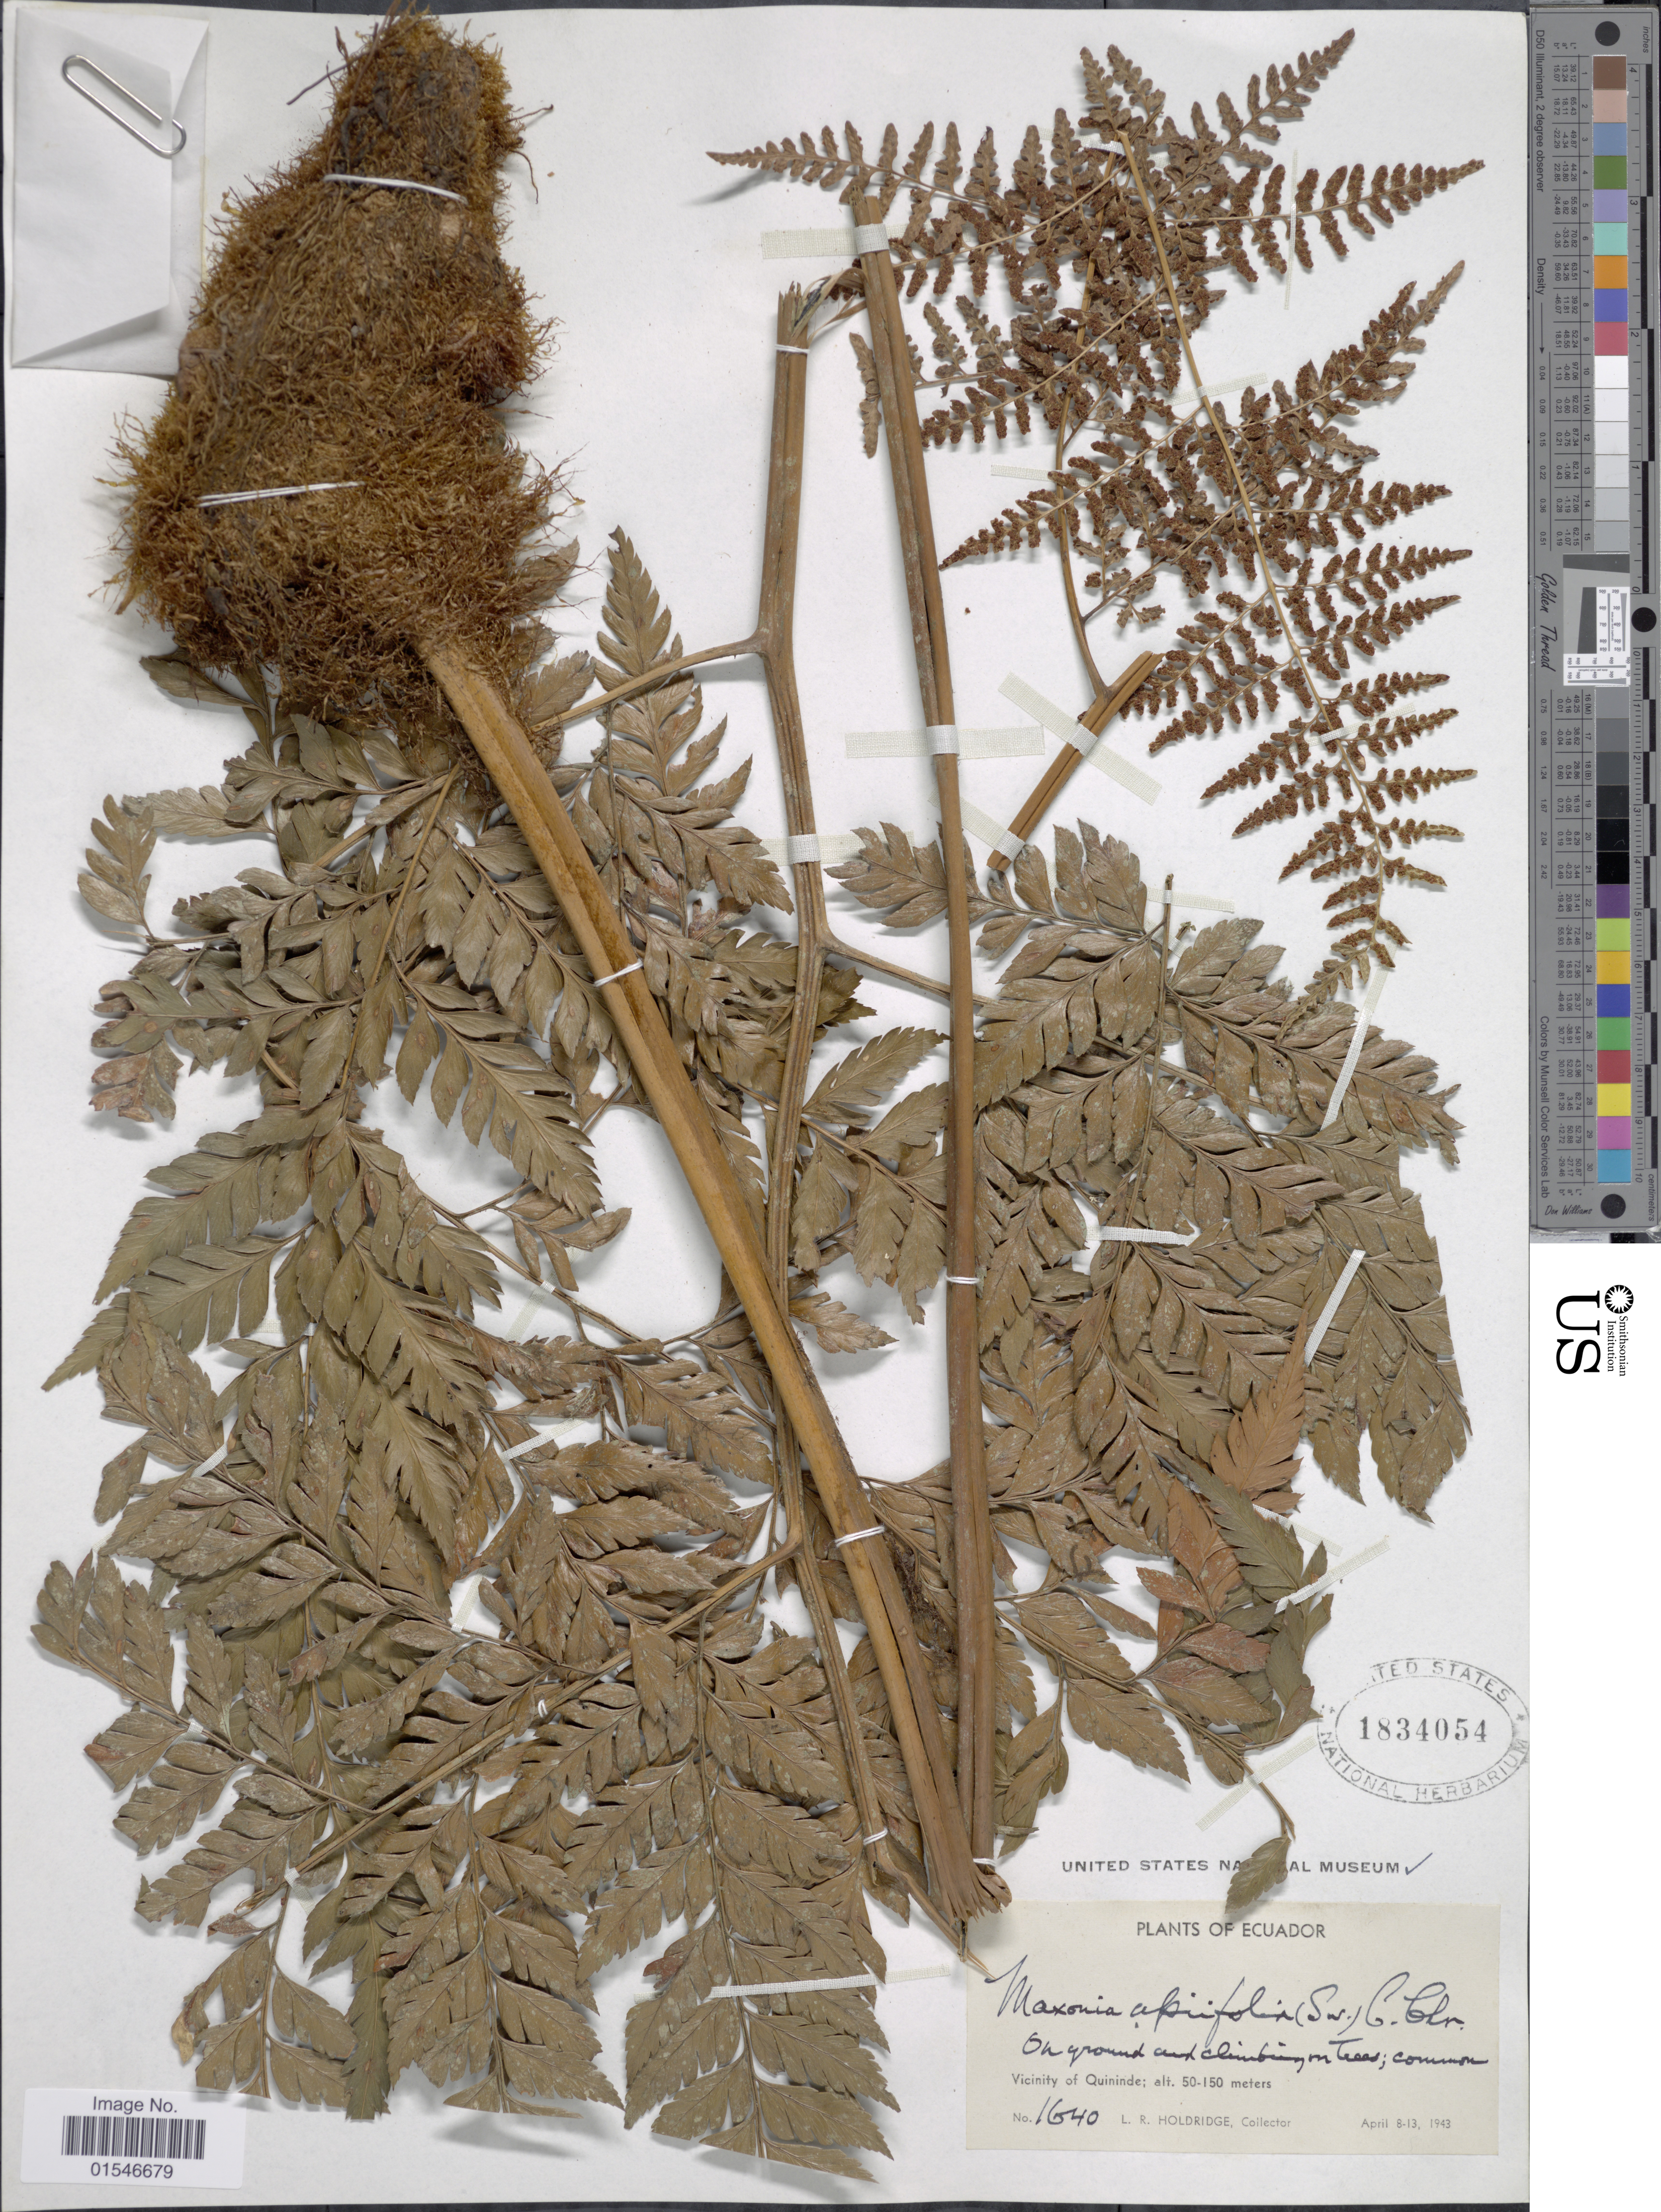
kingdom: Plantae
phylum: Tracheophyta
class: Polypodiopsida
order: Polypodiales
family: Dryopteridaceae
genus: Maxonia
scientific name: Maxonia apiifolia var. dualis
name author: (Donn. Sm.) C. Chr.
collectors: L. Holdridge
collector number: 1640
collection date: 1943-04-08/1943-04-13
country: Ecuador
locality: Vicinity of Quininde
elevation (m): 50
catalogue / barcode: US 1834054